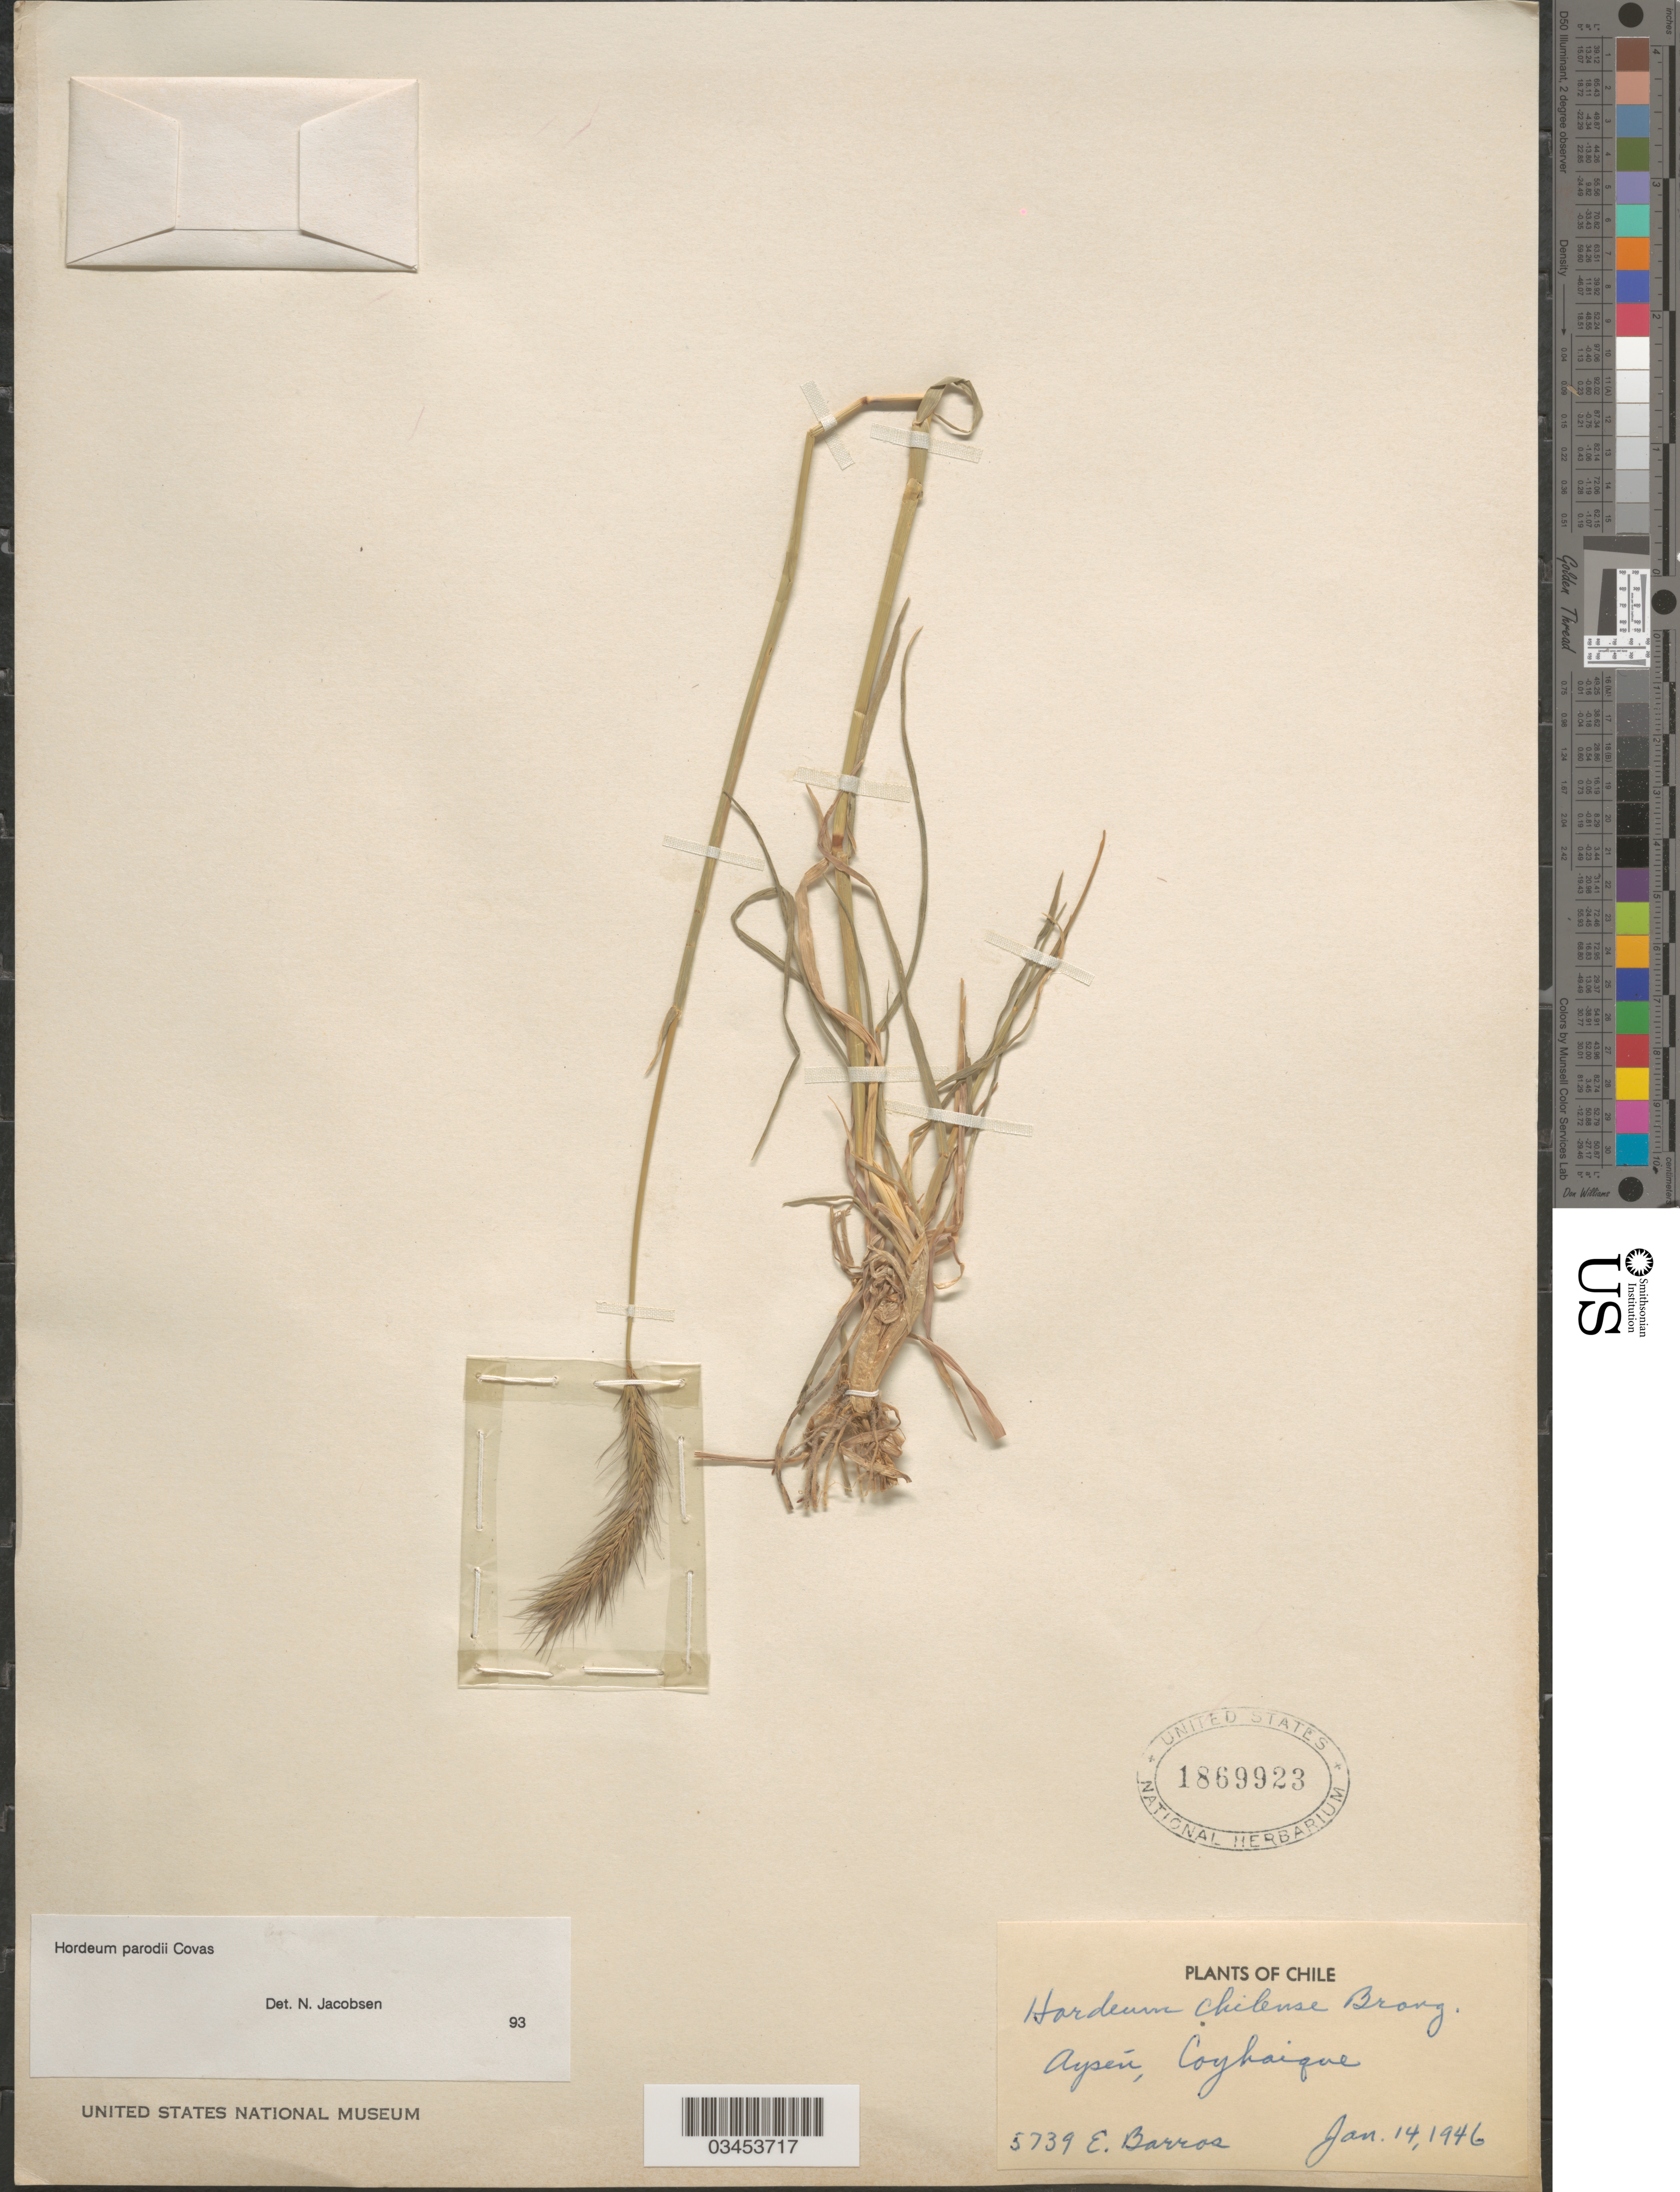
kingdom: Plantae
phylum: Tracheophyta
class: Liliopsida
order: Poales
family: Poaceae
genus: Hordeum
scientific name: Hordeum parodii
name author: Covas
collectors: E. Barros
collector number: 5739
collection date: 1946-01-14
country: Chile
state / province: Aisén (XI)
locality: Aysén, Coyhaique.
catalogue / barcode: US 1869923